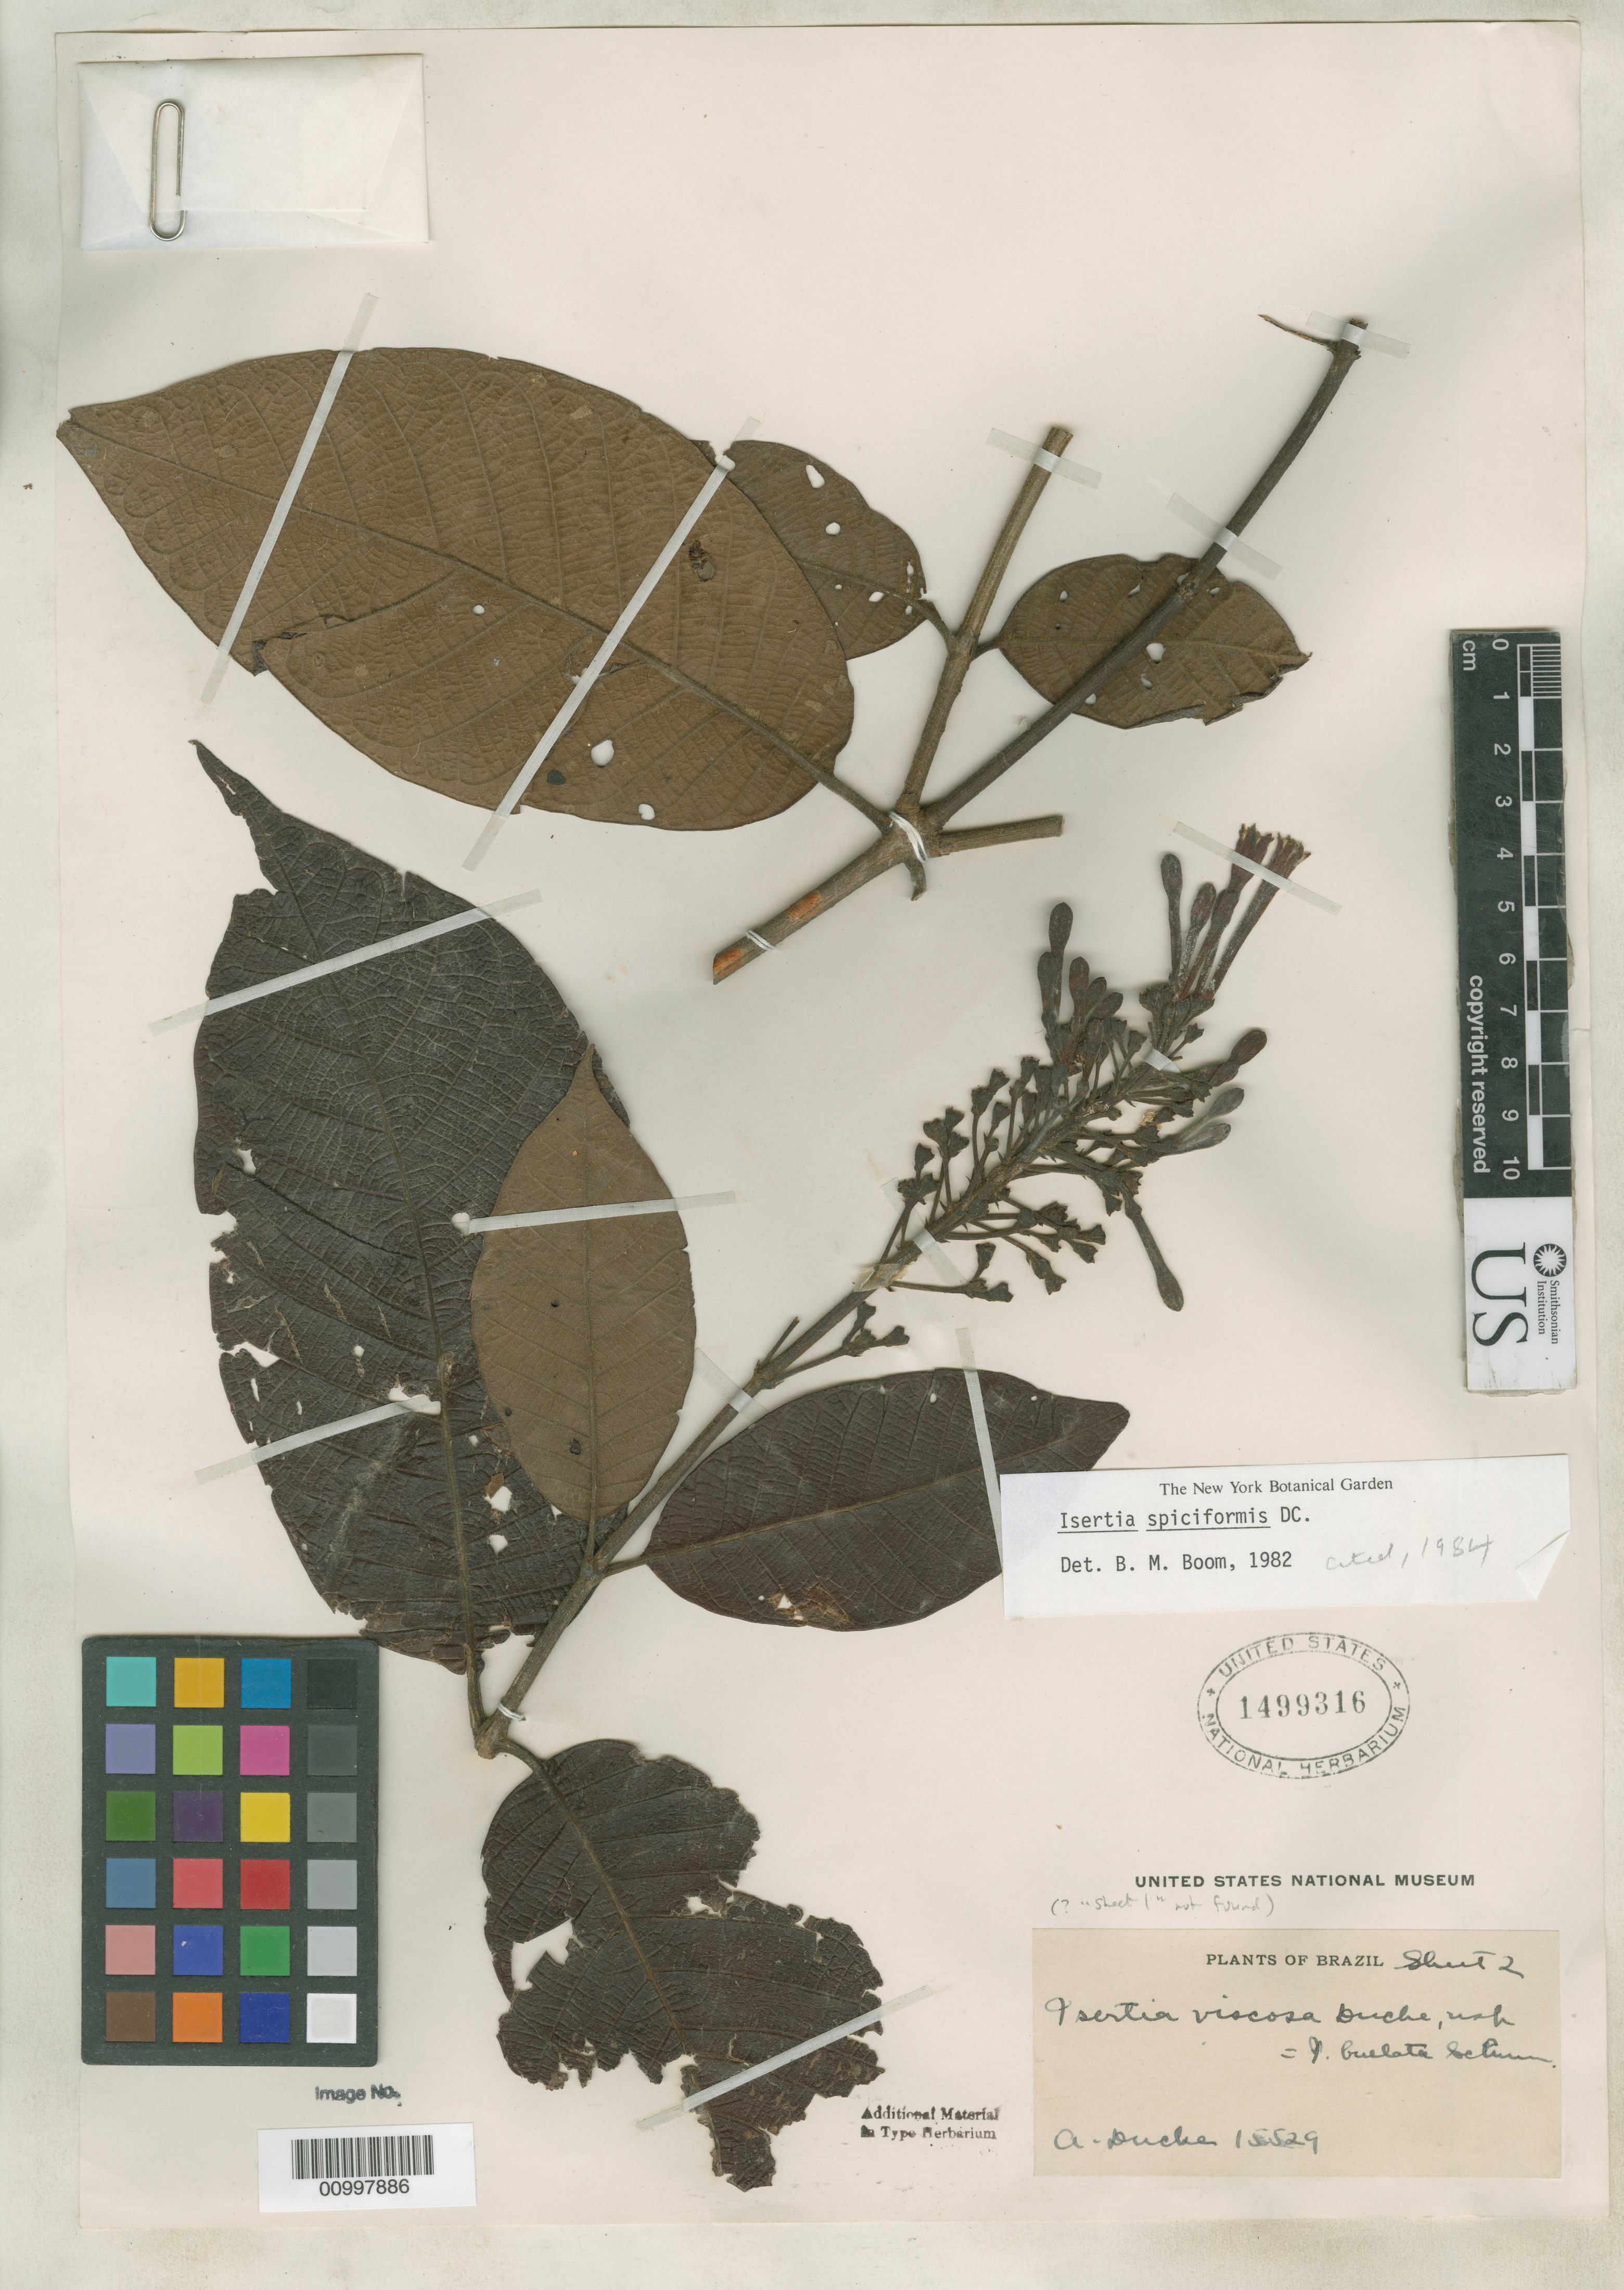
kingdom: Plantae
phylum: Tracheophyta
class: Magnoliopsida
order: Gentianales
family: Rubiaceae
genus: Isertia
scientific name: Isertia viscosa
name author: Ducke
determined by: Boom, B. M.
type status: Isotype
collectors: A. Ducke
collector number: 15529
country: Brazil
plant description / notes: Label with minimal data and annotated as "sheet 2" but "sheet 1" not found.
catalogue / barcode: US 1499316